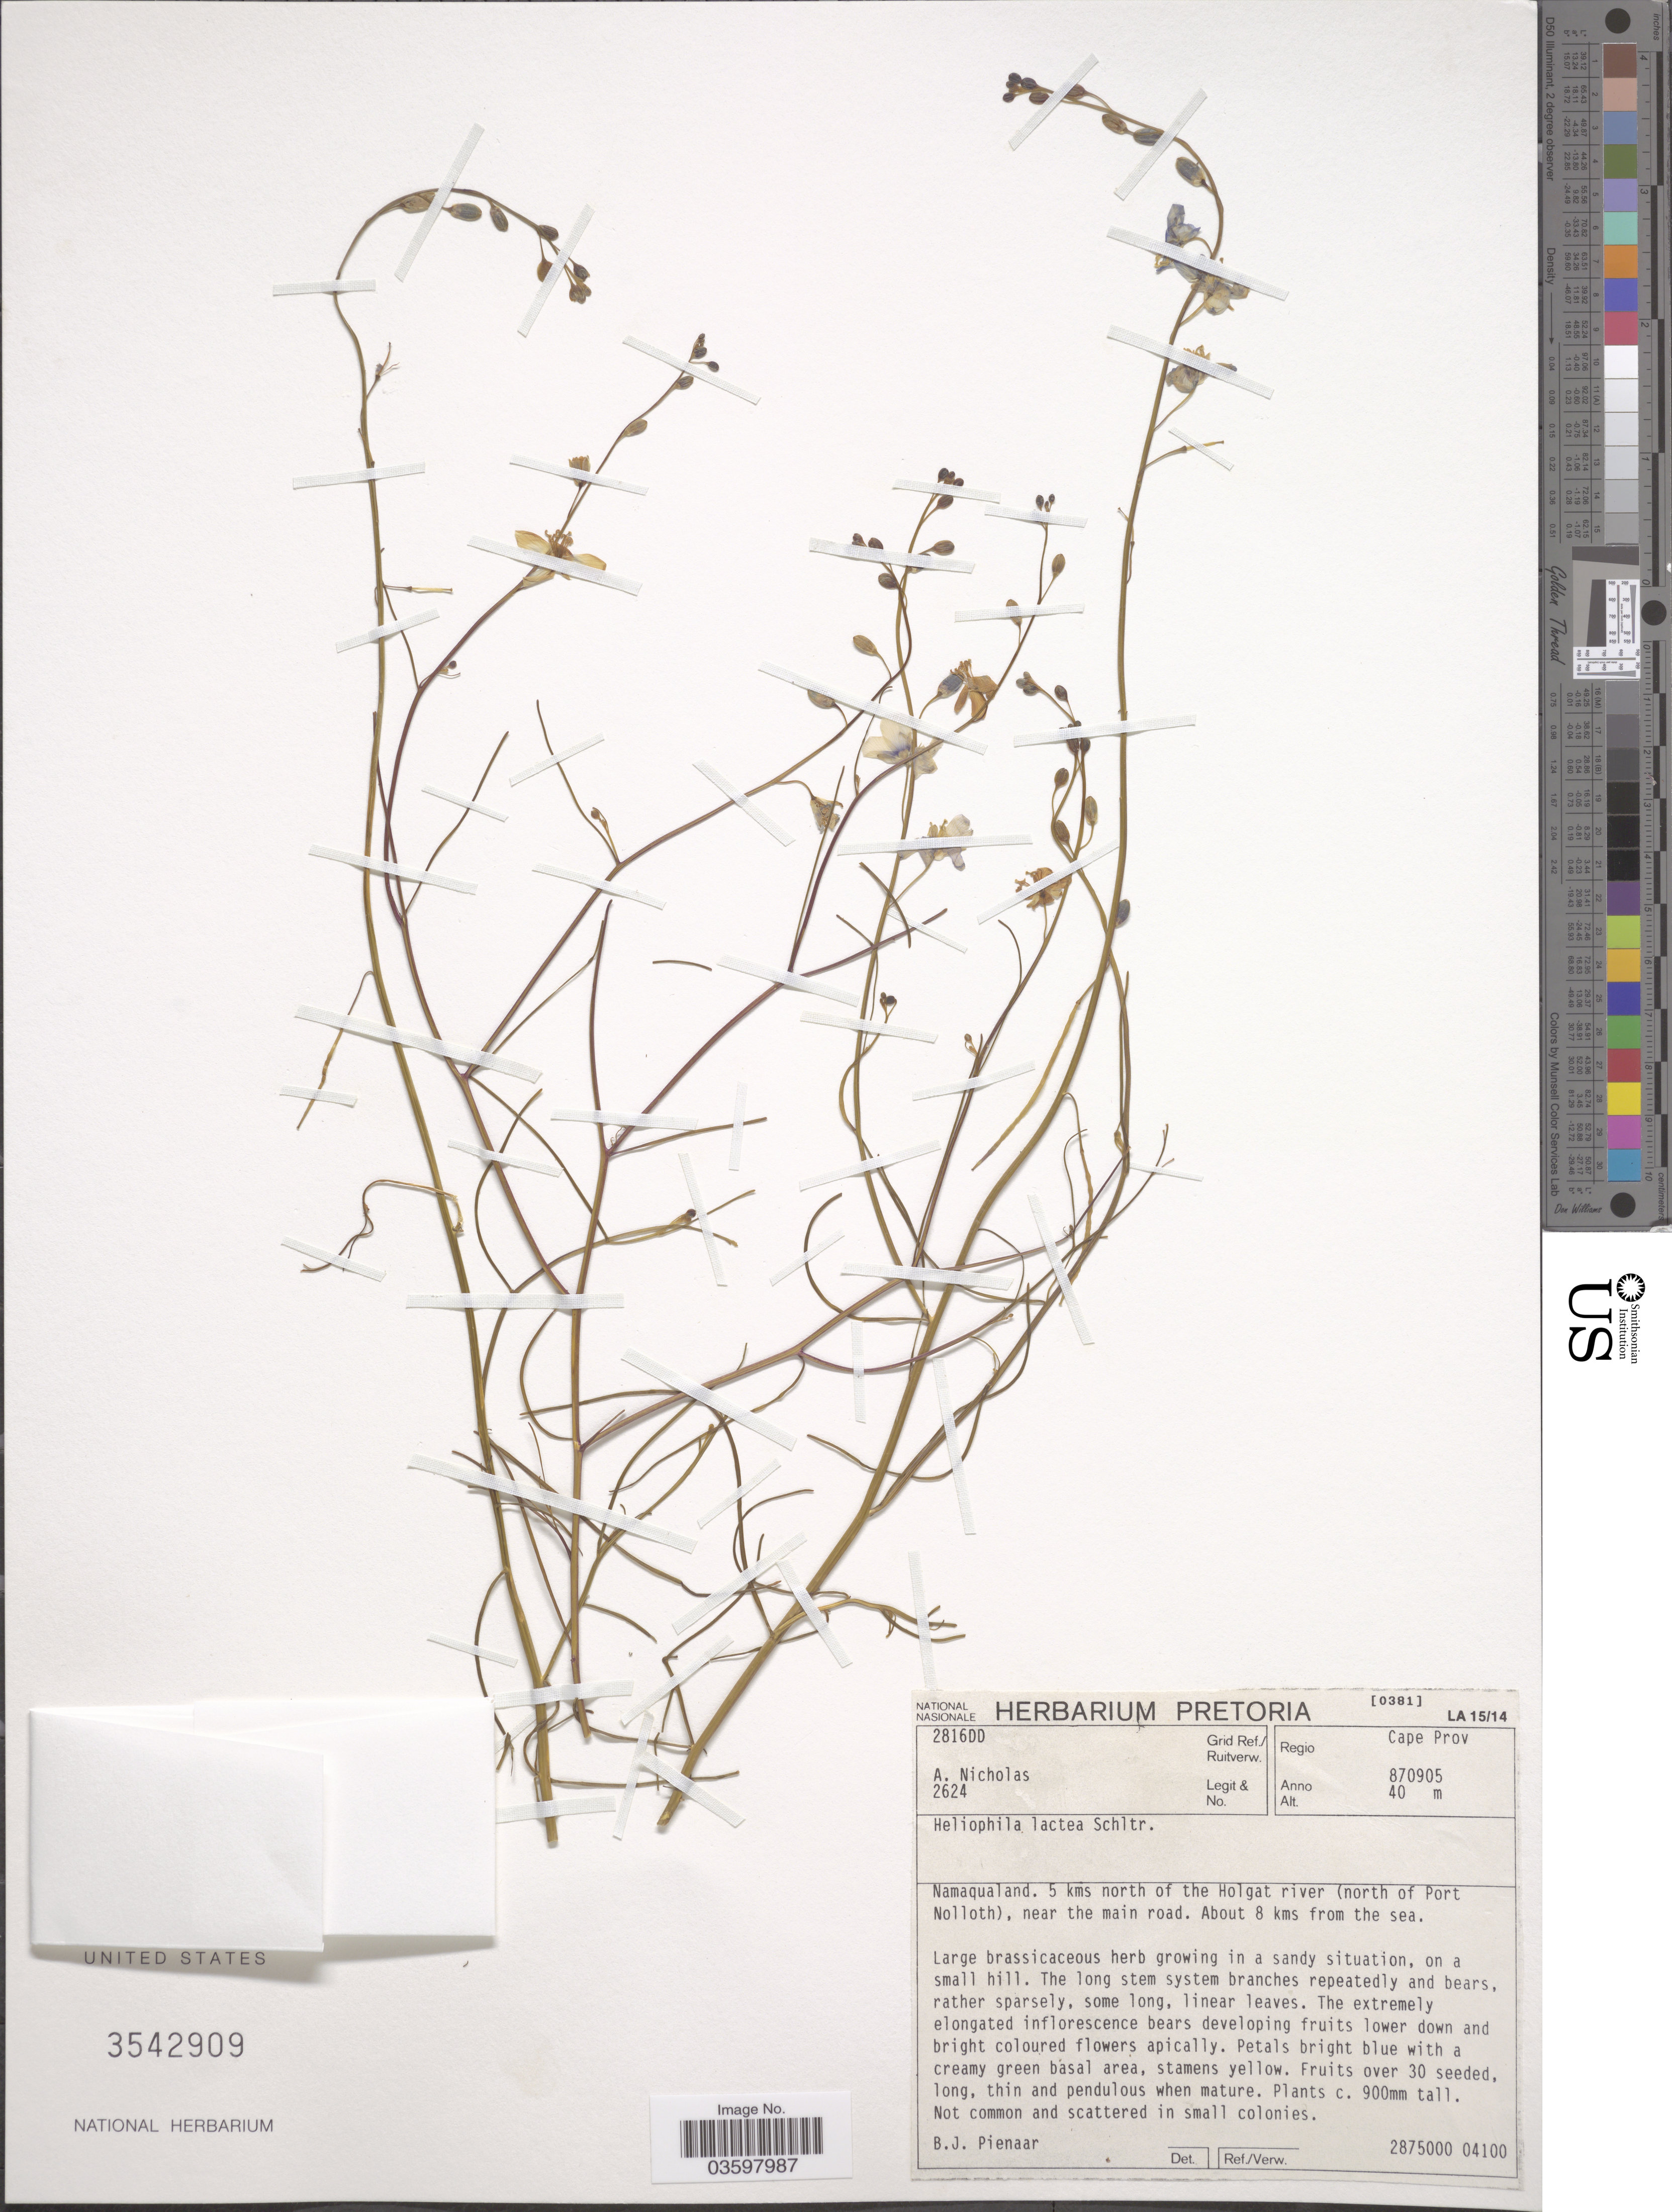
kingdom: Plantae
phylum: Tracheophyta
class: Magnoliopsida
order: Brassicales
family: Brassicaceae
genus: Heliophila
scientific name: Heliophila lactea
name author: Schltr.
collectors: A. Nicholas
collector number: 2624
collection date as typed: Transcribed d/m/y: 5/9/87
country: South Africa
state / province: Northern Cape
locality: Grid Ref./Ruitverw. 2816DD. Regio Cape Prov. Namaqualand. 5 kms north of the Holgat river (north of Port Nolloth), near the main road. About 8 kms from the sea.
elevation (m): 40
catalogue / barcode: US 3542909